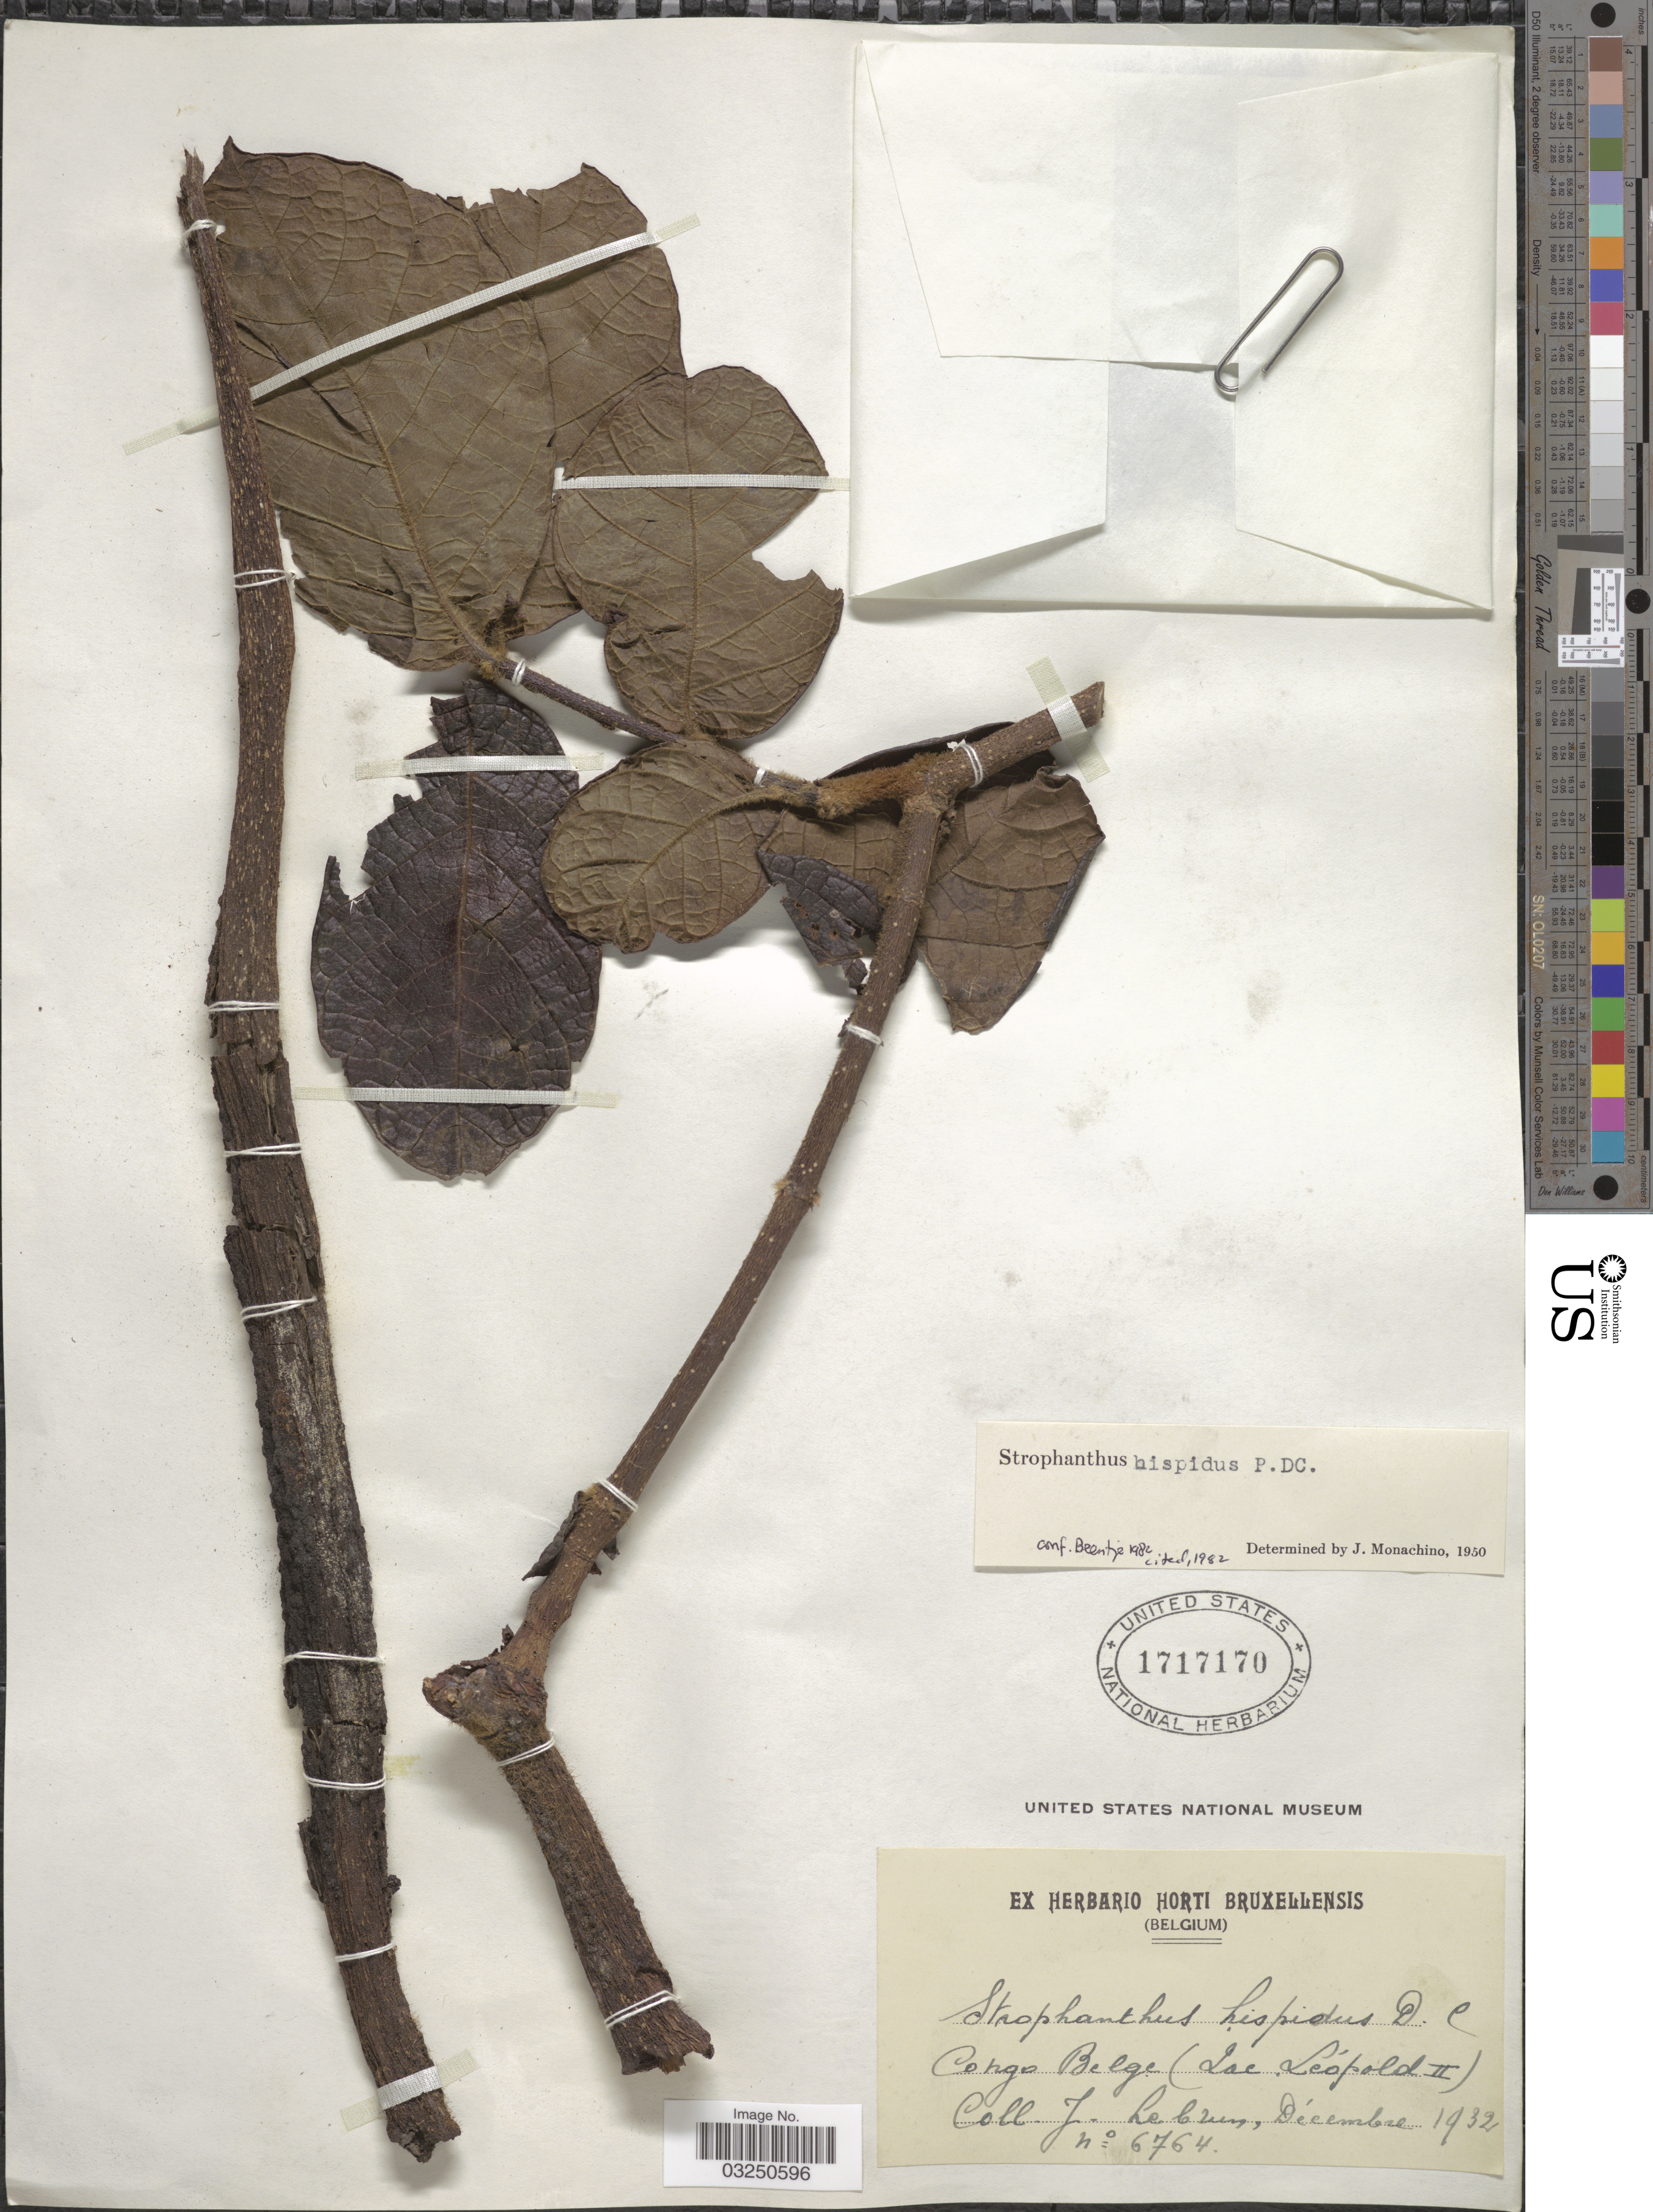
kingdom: Plantae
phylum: Tracheophyta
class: Magnoliopsida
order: Gentianales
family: Apocynaceae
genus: Strophanthus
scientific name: Strophanthus hispidus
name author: DC.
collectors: J. A. Lebrun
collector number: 6764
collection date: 1932-12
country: Congo, Democratic Republic of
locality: Congo Belge (Lac Leópold II).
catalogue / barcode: US 1717170